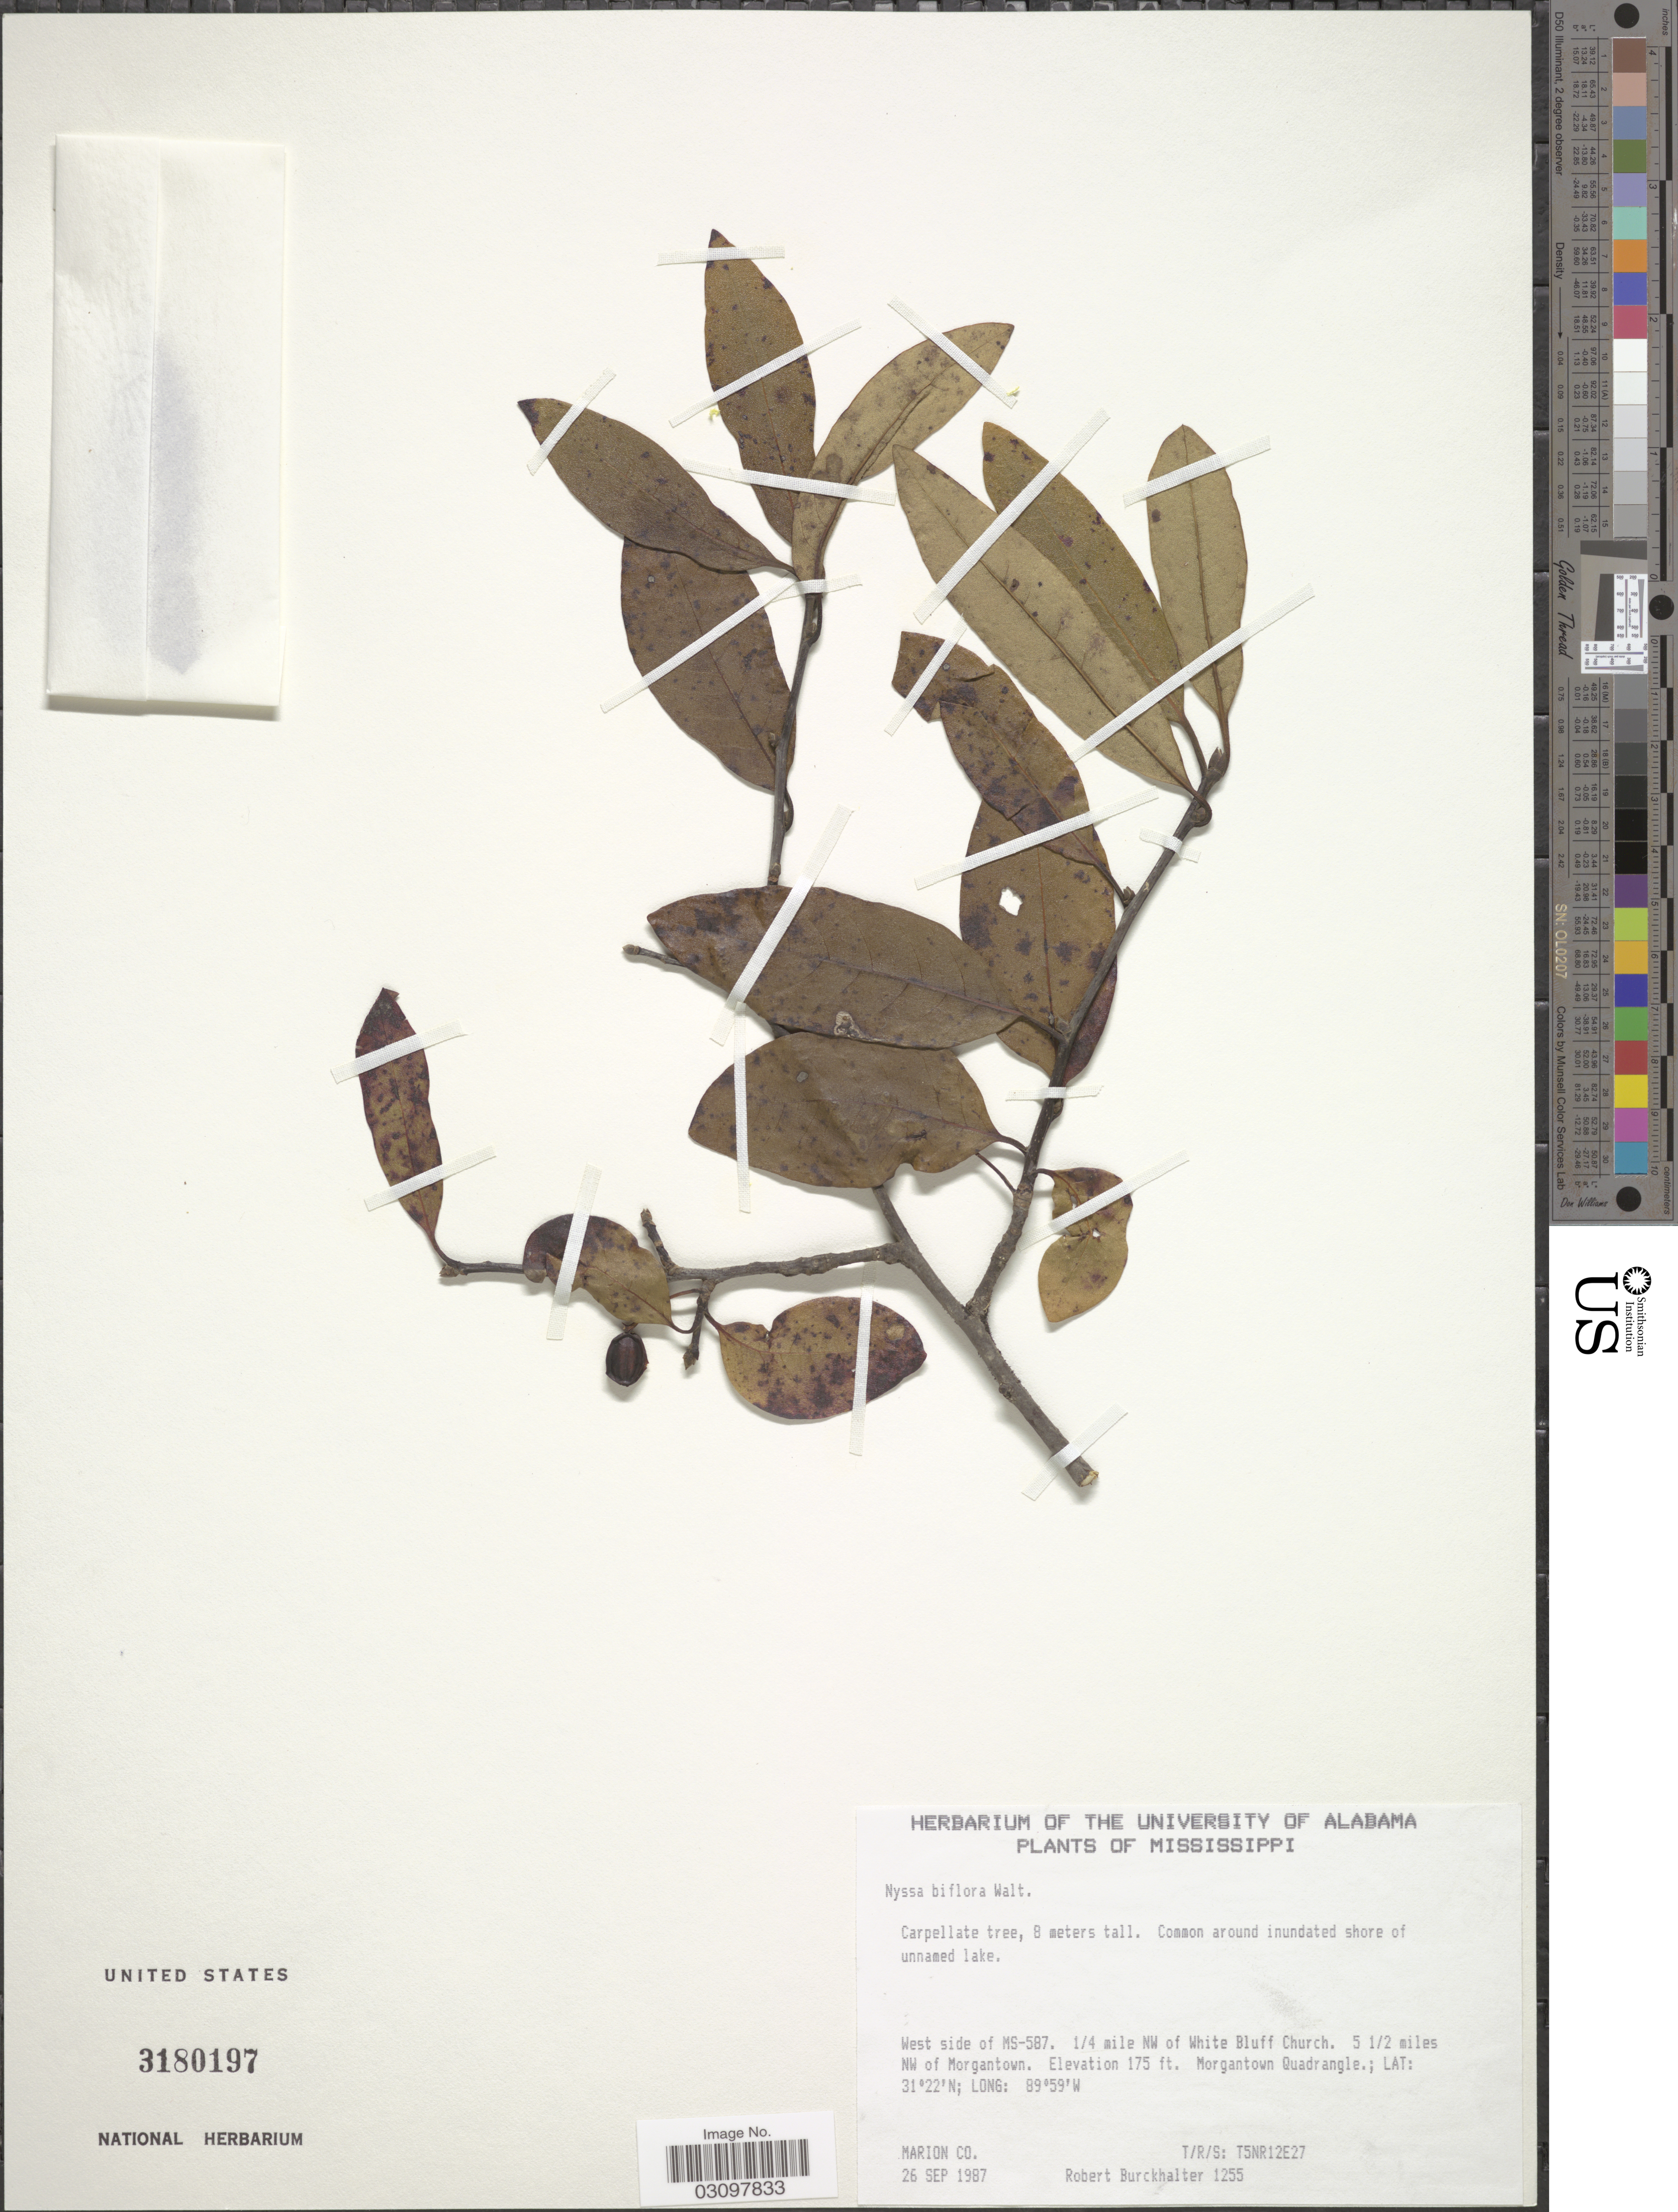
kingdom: Plantae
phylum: Tracheophyta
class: Magnoliopsida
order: Cornales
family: Nyssaceae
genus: Nyssa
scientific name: Nyssa biflora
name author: Walter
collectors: R. Burckhalter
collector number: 1255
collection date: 1987-09-26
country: United States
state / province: Mississippi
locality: West side of MS-587. ¼ mile NW of White Bluff Church. 5 ½ miles NW of Morgantown. Morgantown Quadrangle. Marion Co. T/R/S: T5NR12E27.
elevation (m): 53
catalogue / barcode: US 3180197